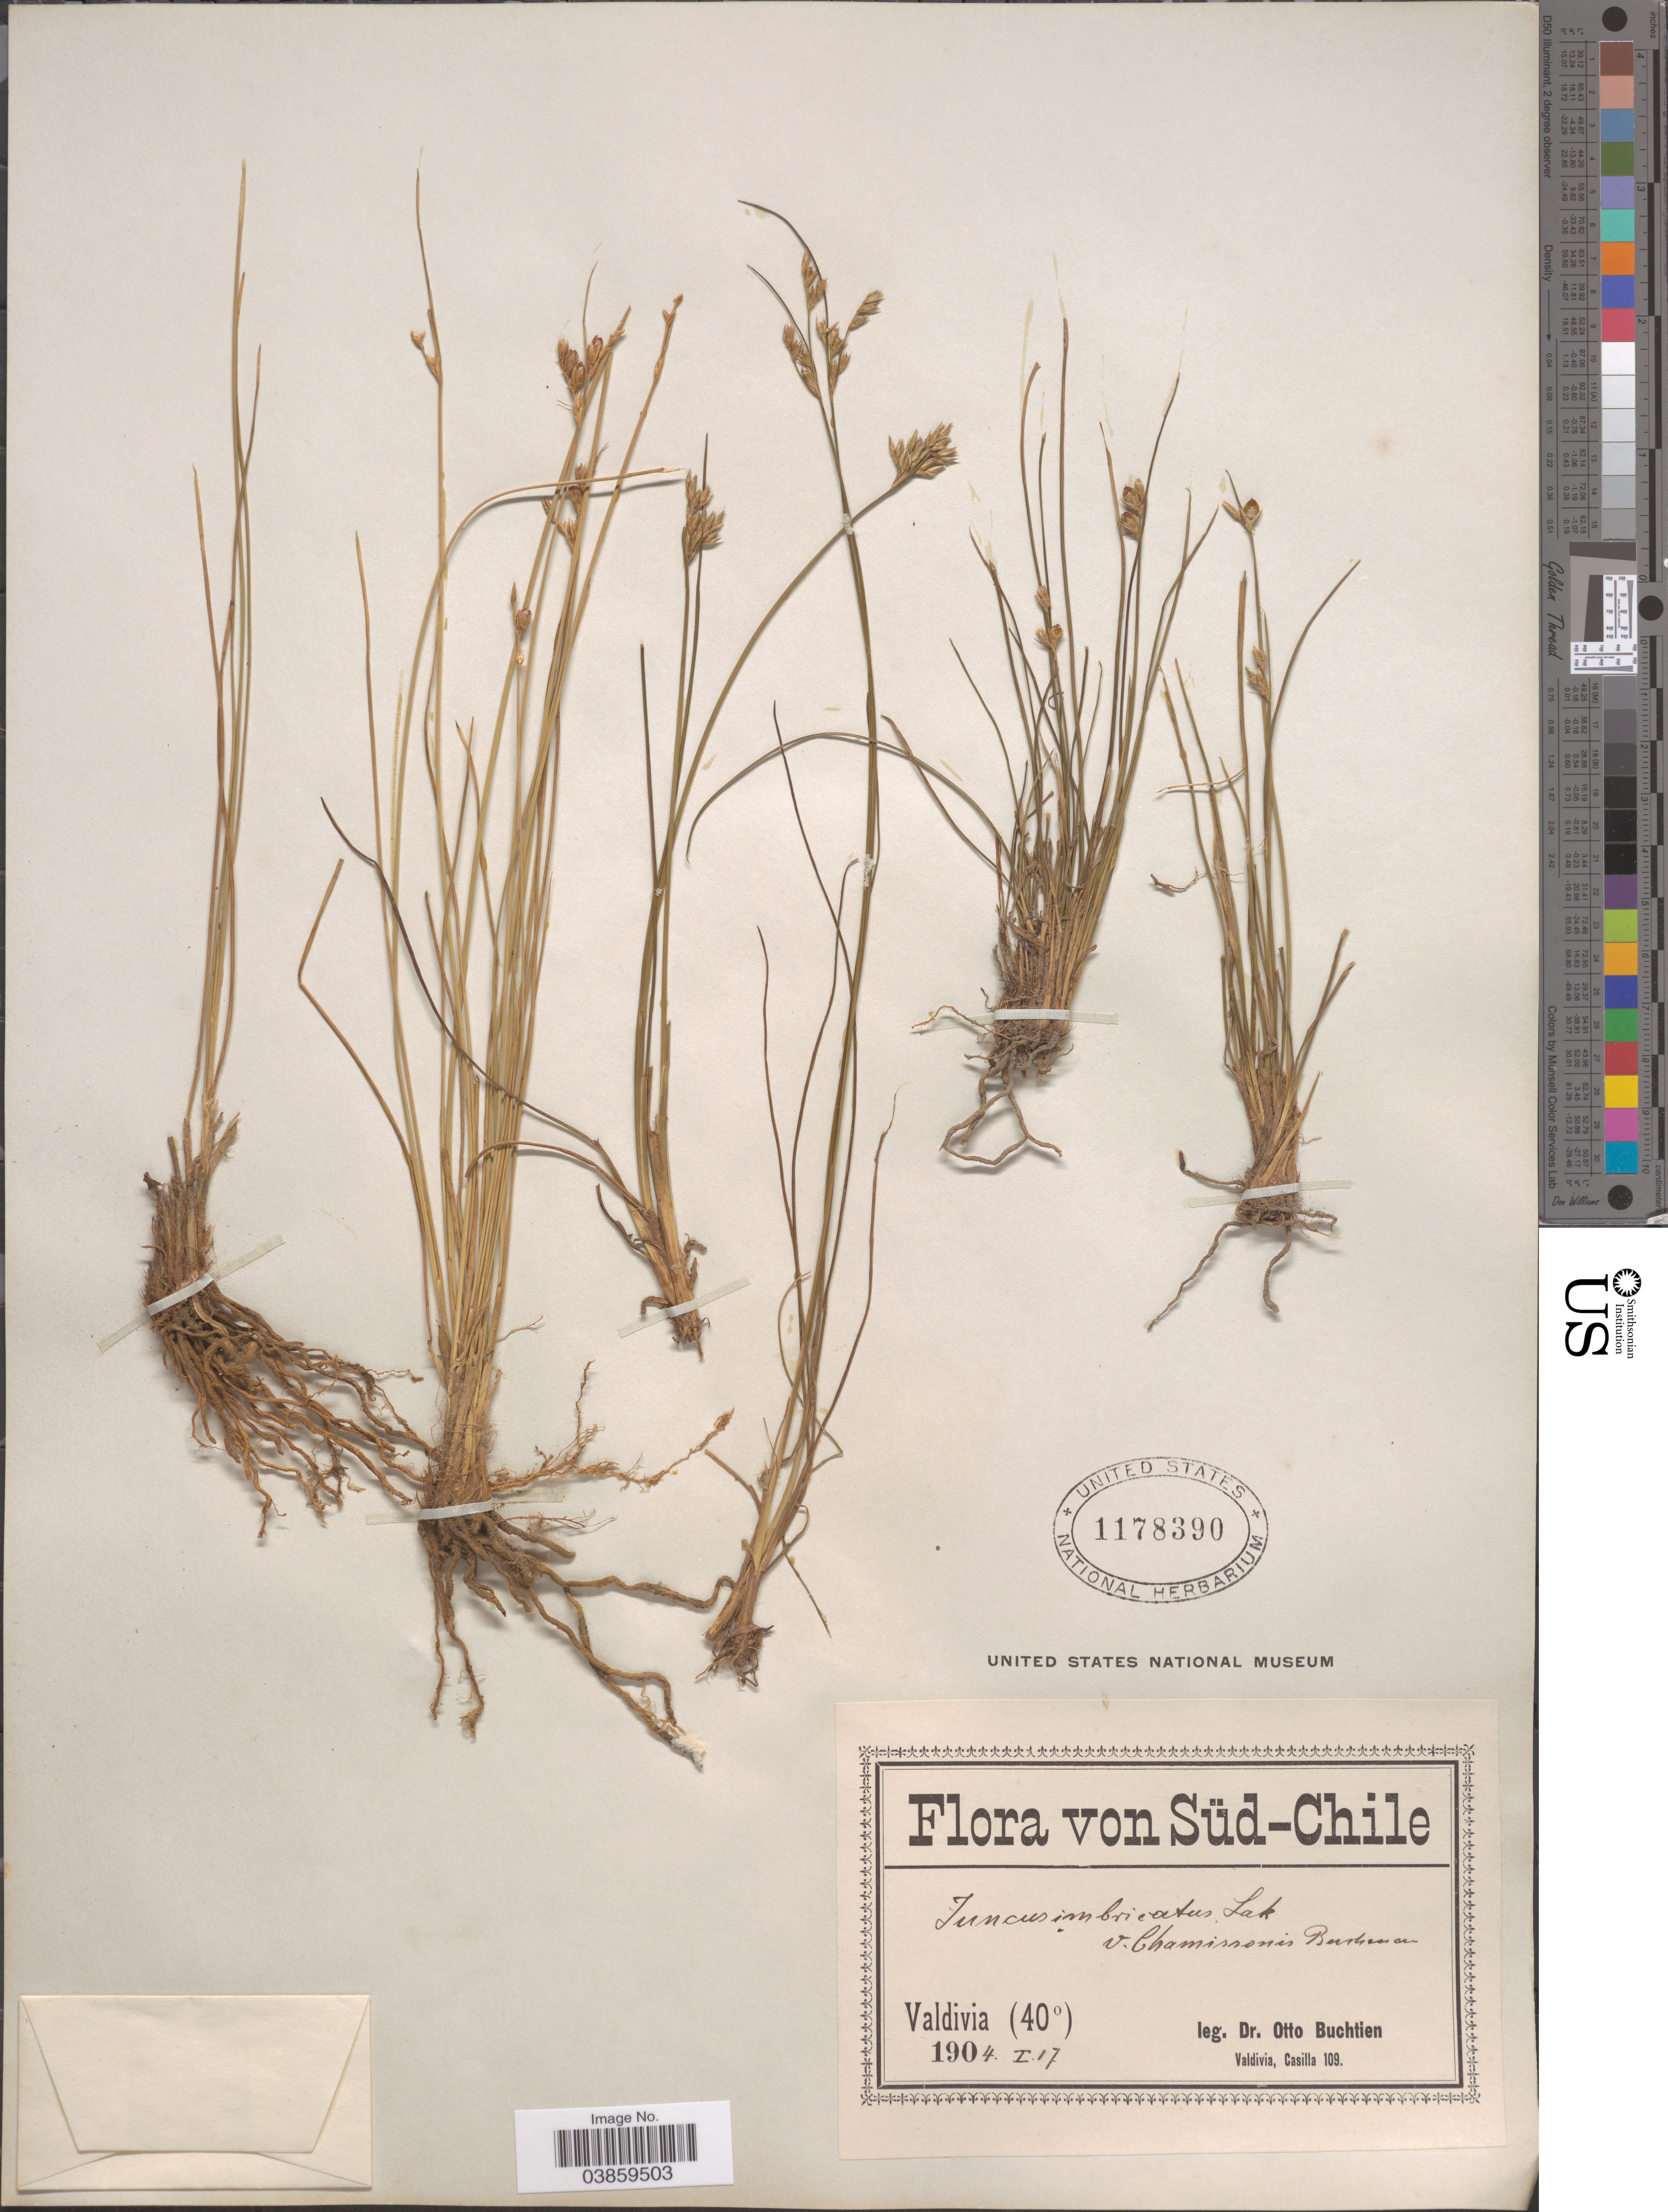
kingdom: Plantae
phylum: Tracheophyta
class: Liliopsida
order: Poales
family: Juncaceae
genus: Juncus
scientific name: Juncus imbricatus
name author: Laharpe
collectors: O. Buchtien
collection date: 1904-01-17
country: Chile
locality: Süd-Chile. Valdivia.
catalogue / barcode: US 1178390